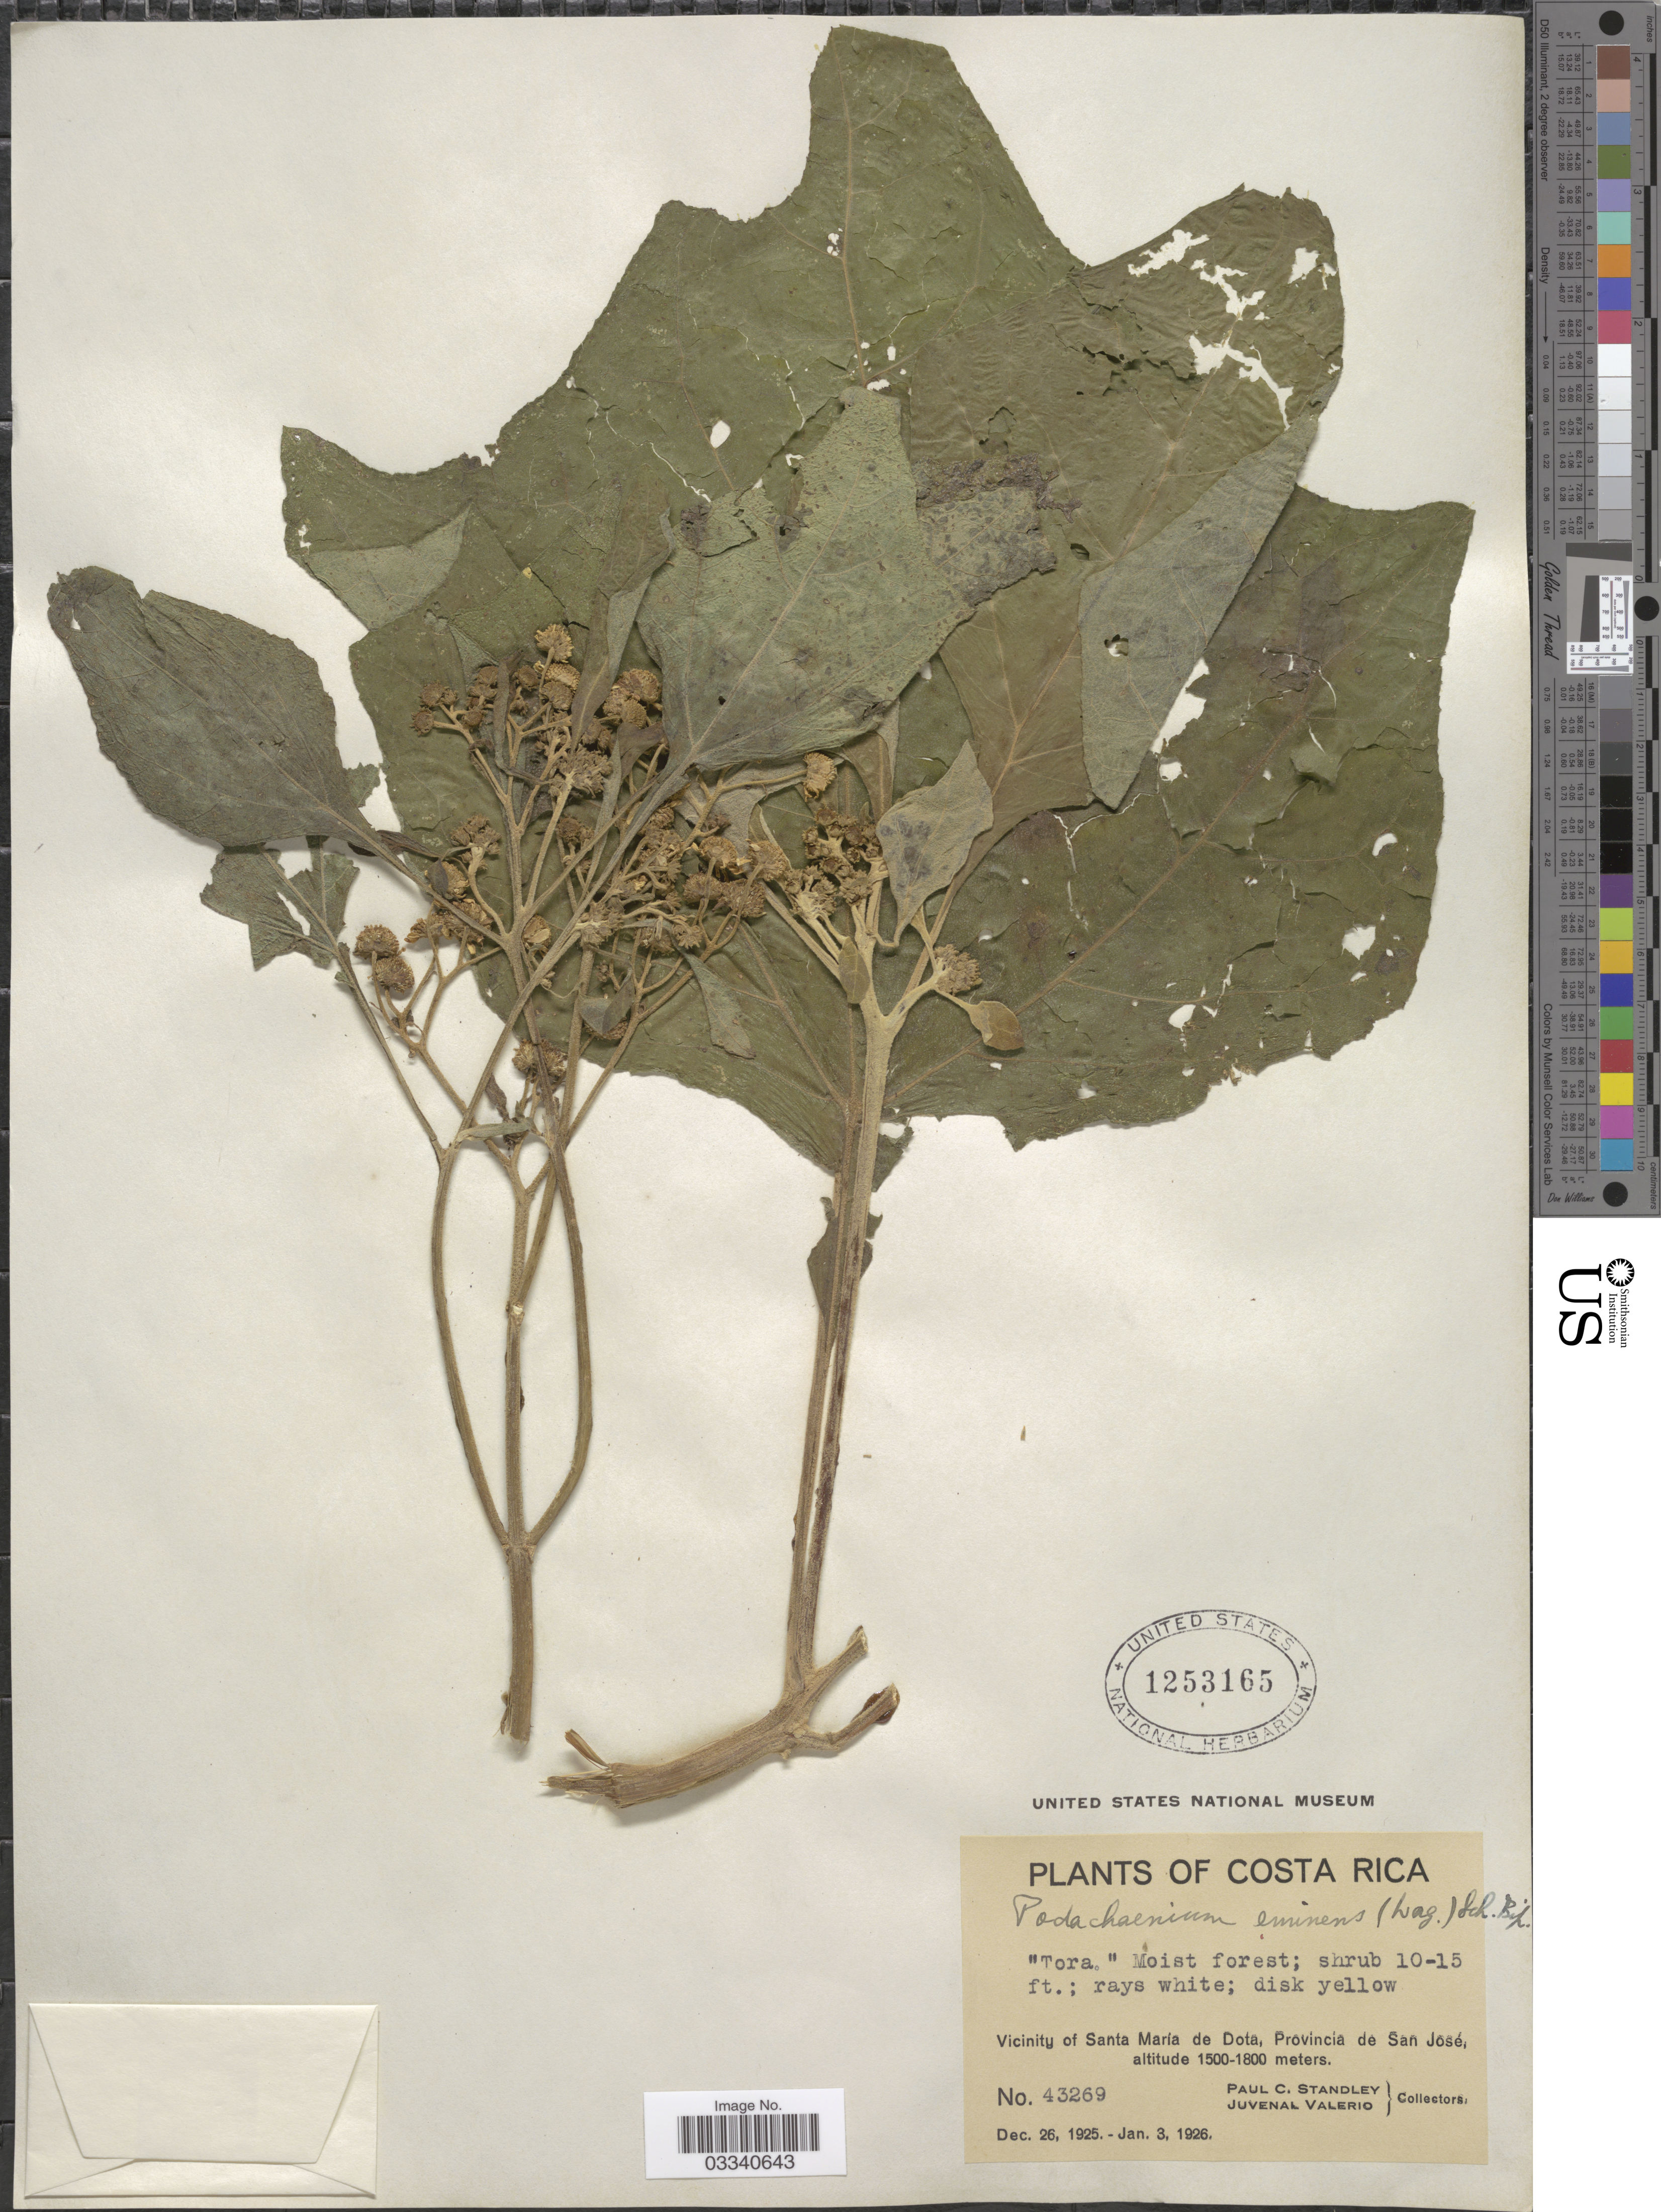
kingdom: Plantae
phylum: Tracheophyta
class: Magnoliopsida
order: Asterales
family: Asteraceae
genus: Podachaenium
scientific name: Podachaenium eminens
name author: (Lag.) Sch. Bip. ex Sch. Bip.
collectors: P. C. Standley & J. Valerio R.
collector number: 43269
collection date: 1925-12-26/1926-01-03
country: Costa Rica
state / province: San José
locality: Vicinity of Santa María de Dota.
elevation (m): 1500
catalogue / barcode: US 1253165